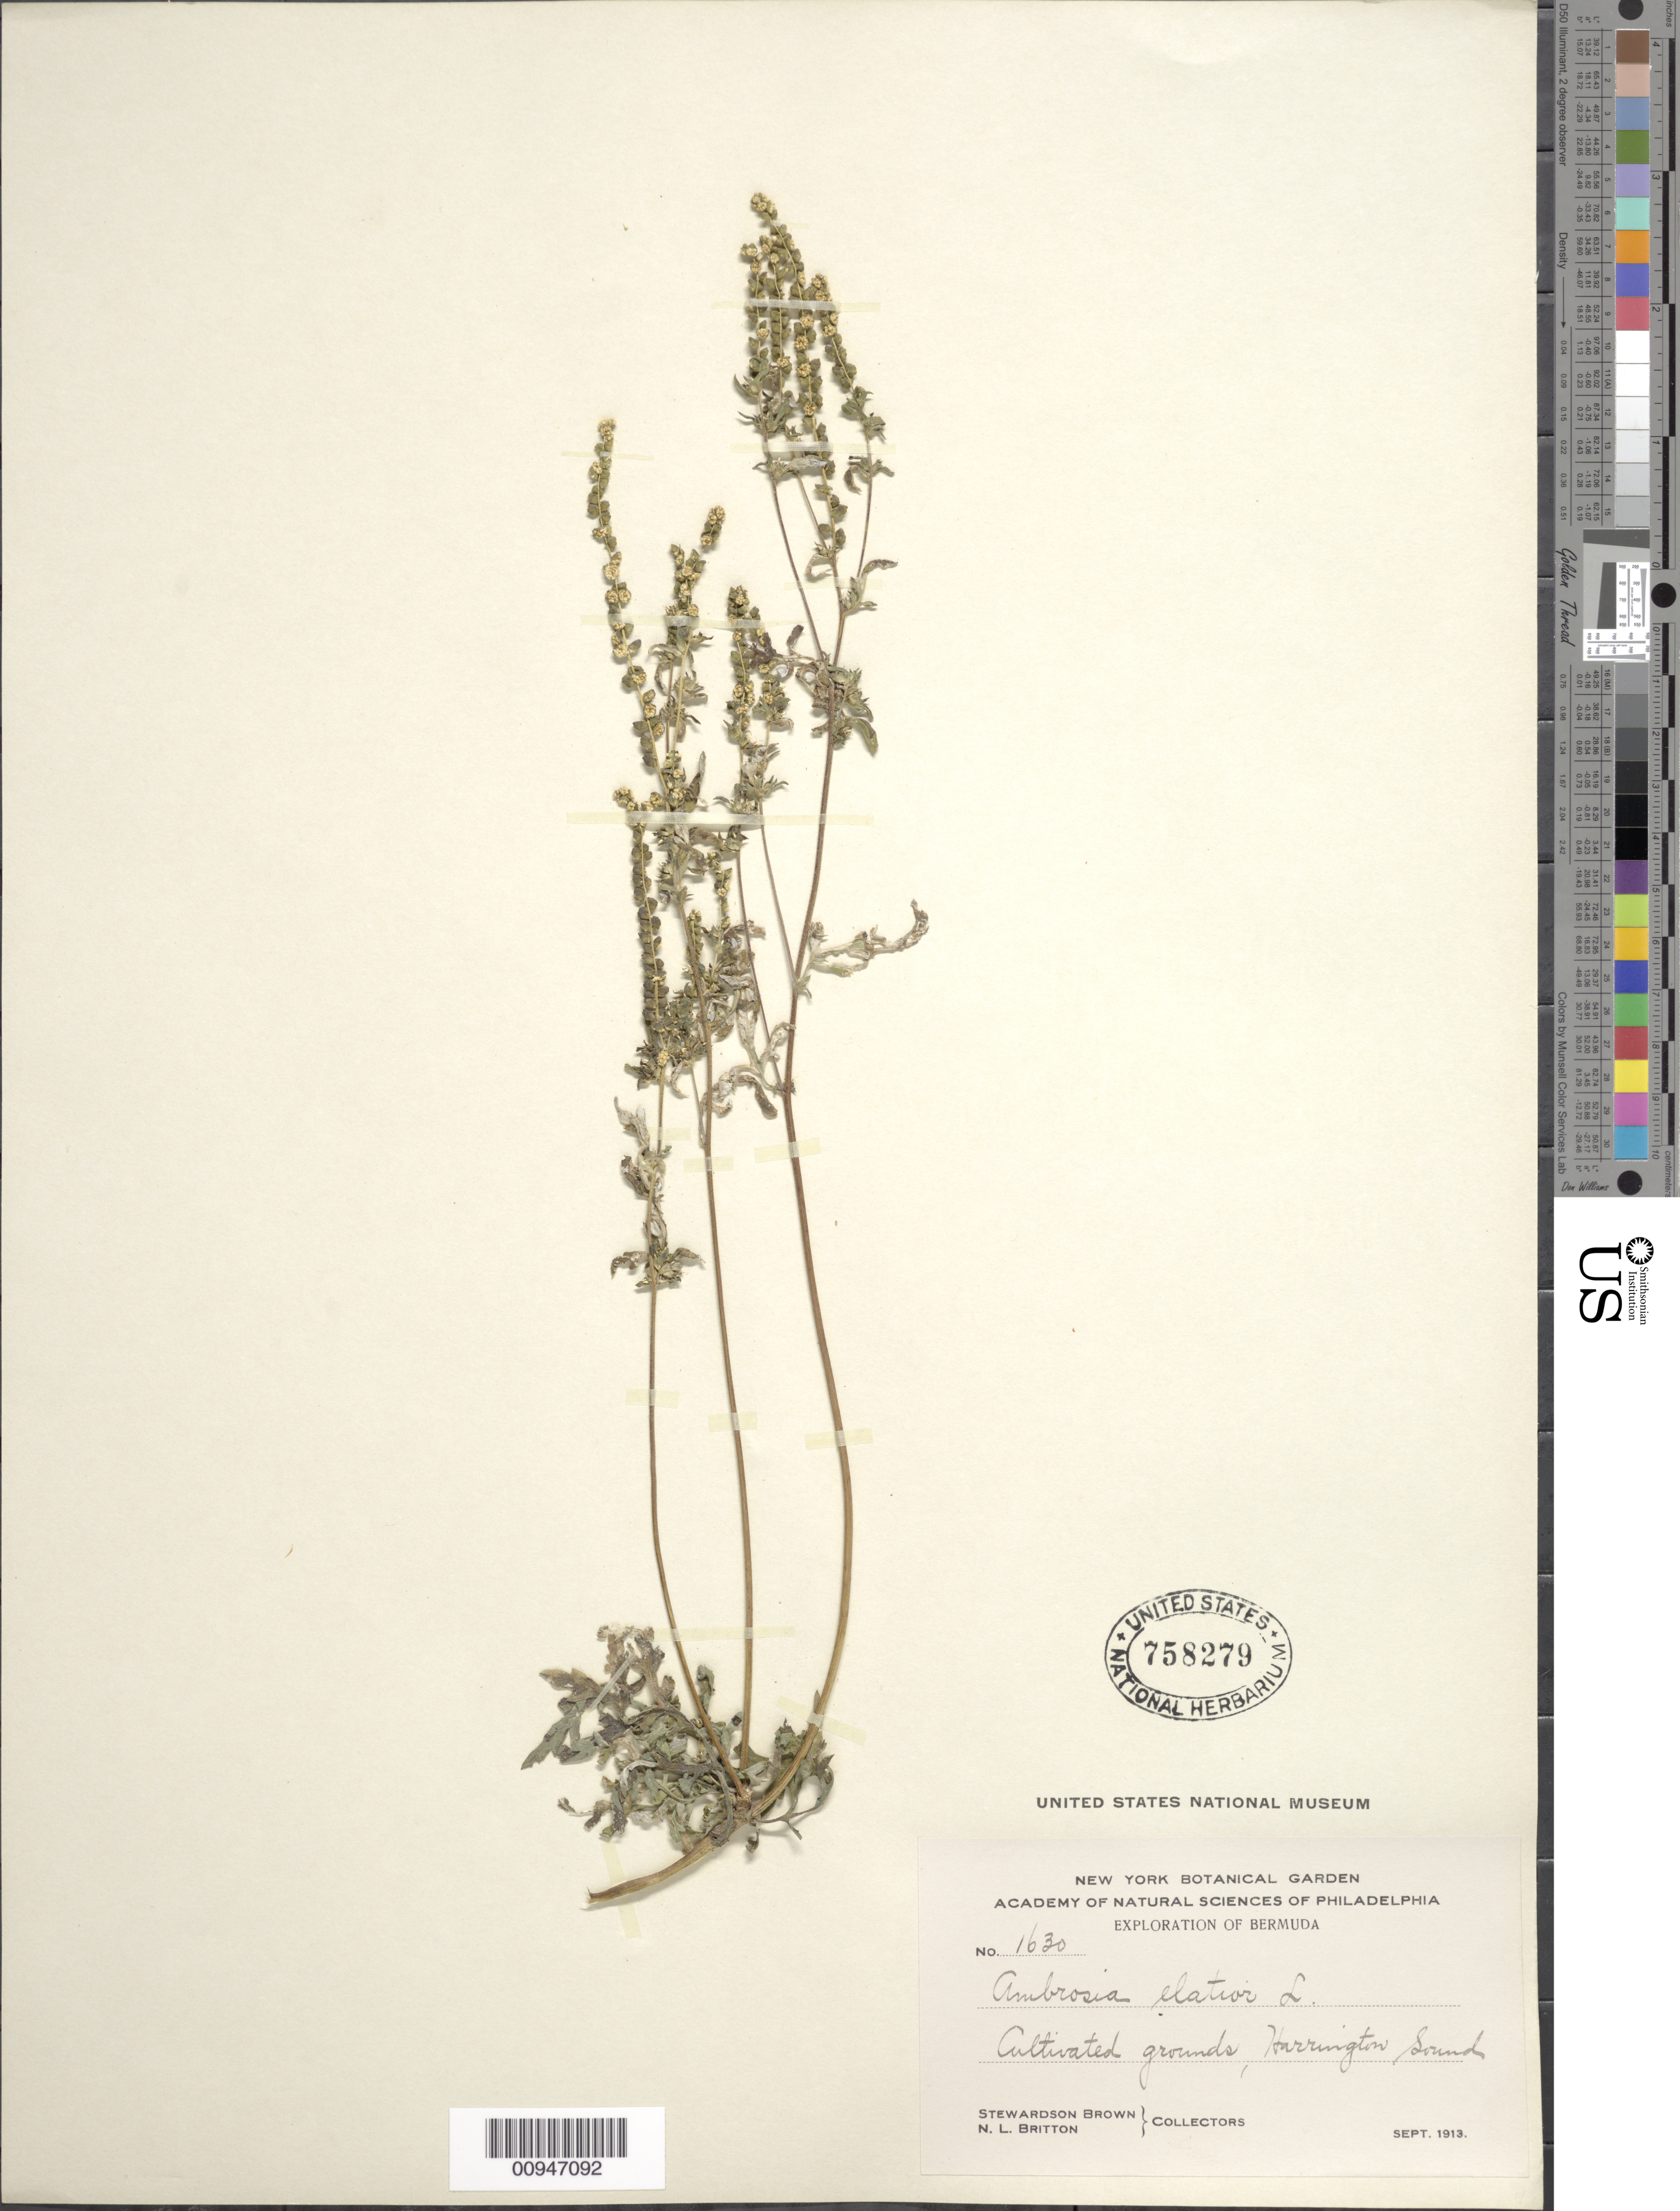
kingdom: Plantae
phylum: Tracheophyta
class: Magnoliopsida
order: Asterales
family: Asteraceae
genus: Ambrosia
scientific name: Ambrosia elatior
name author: L.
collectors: S. Brown & N. Britton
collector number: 1630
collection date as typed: Sep 1913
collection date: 1913-09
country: Bermuda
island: Bermuda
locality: Harrington Sound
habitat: Cultivated grounds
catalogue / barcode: US 758279